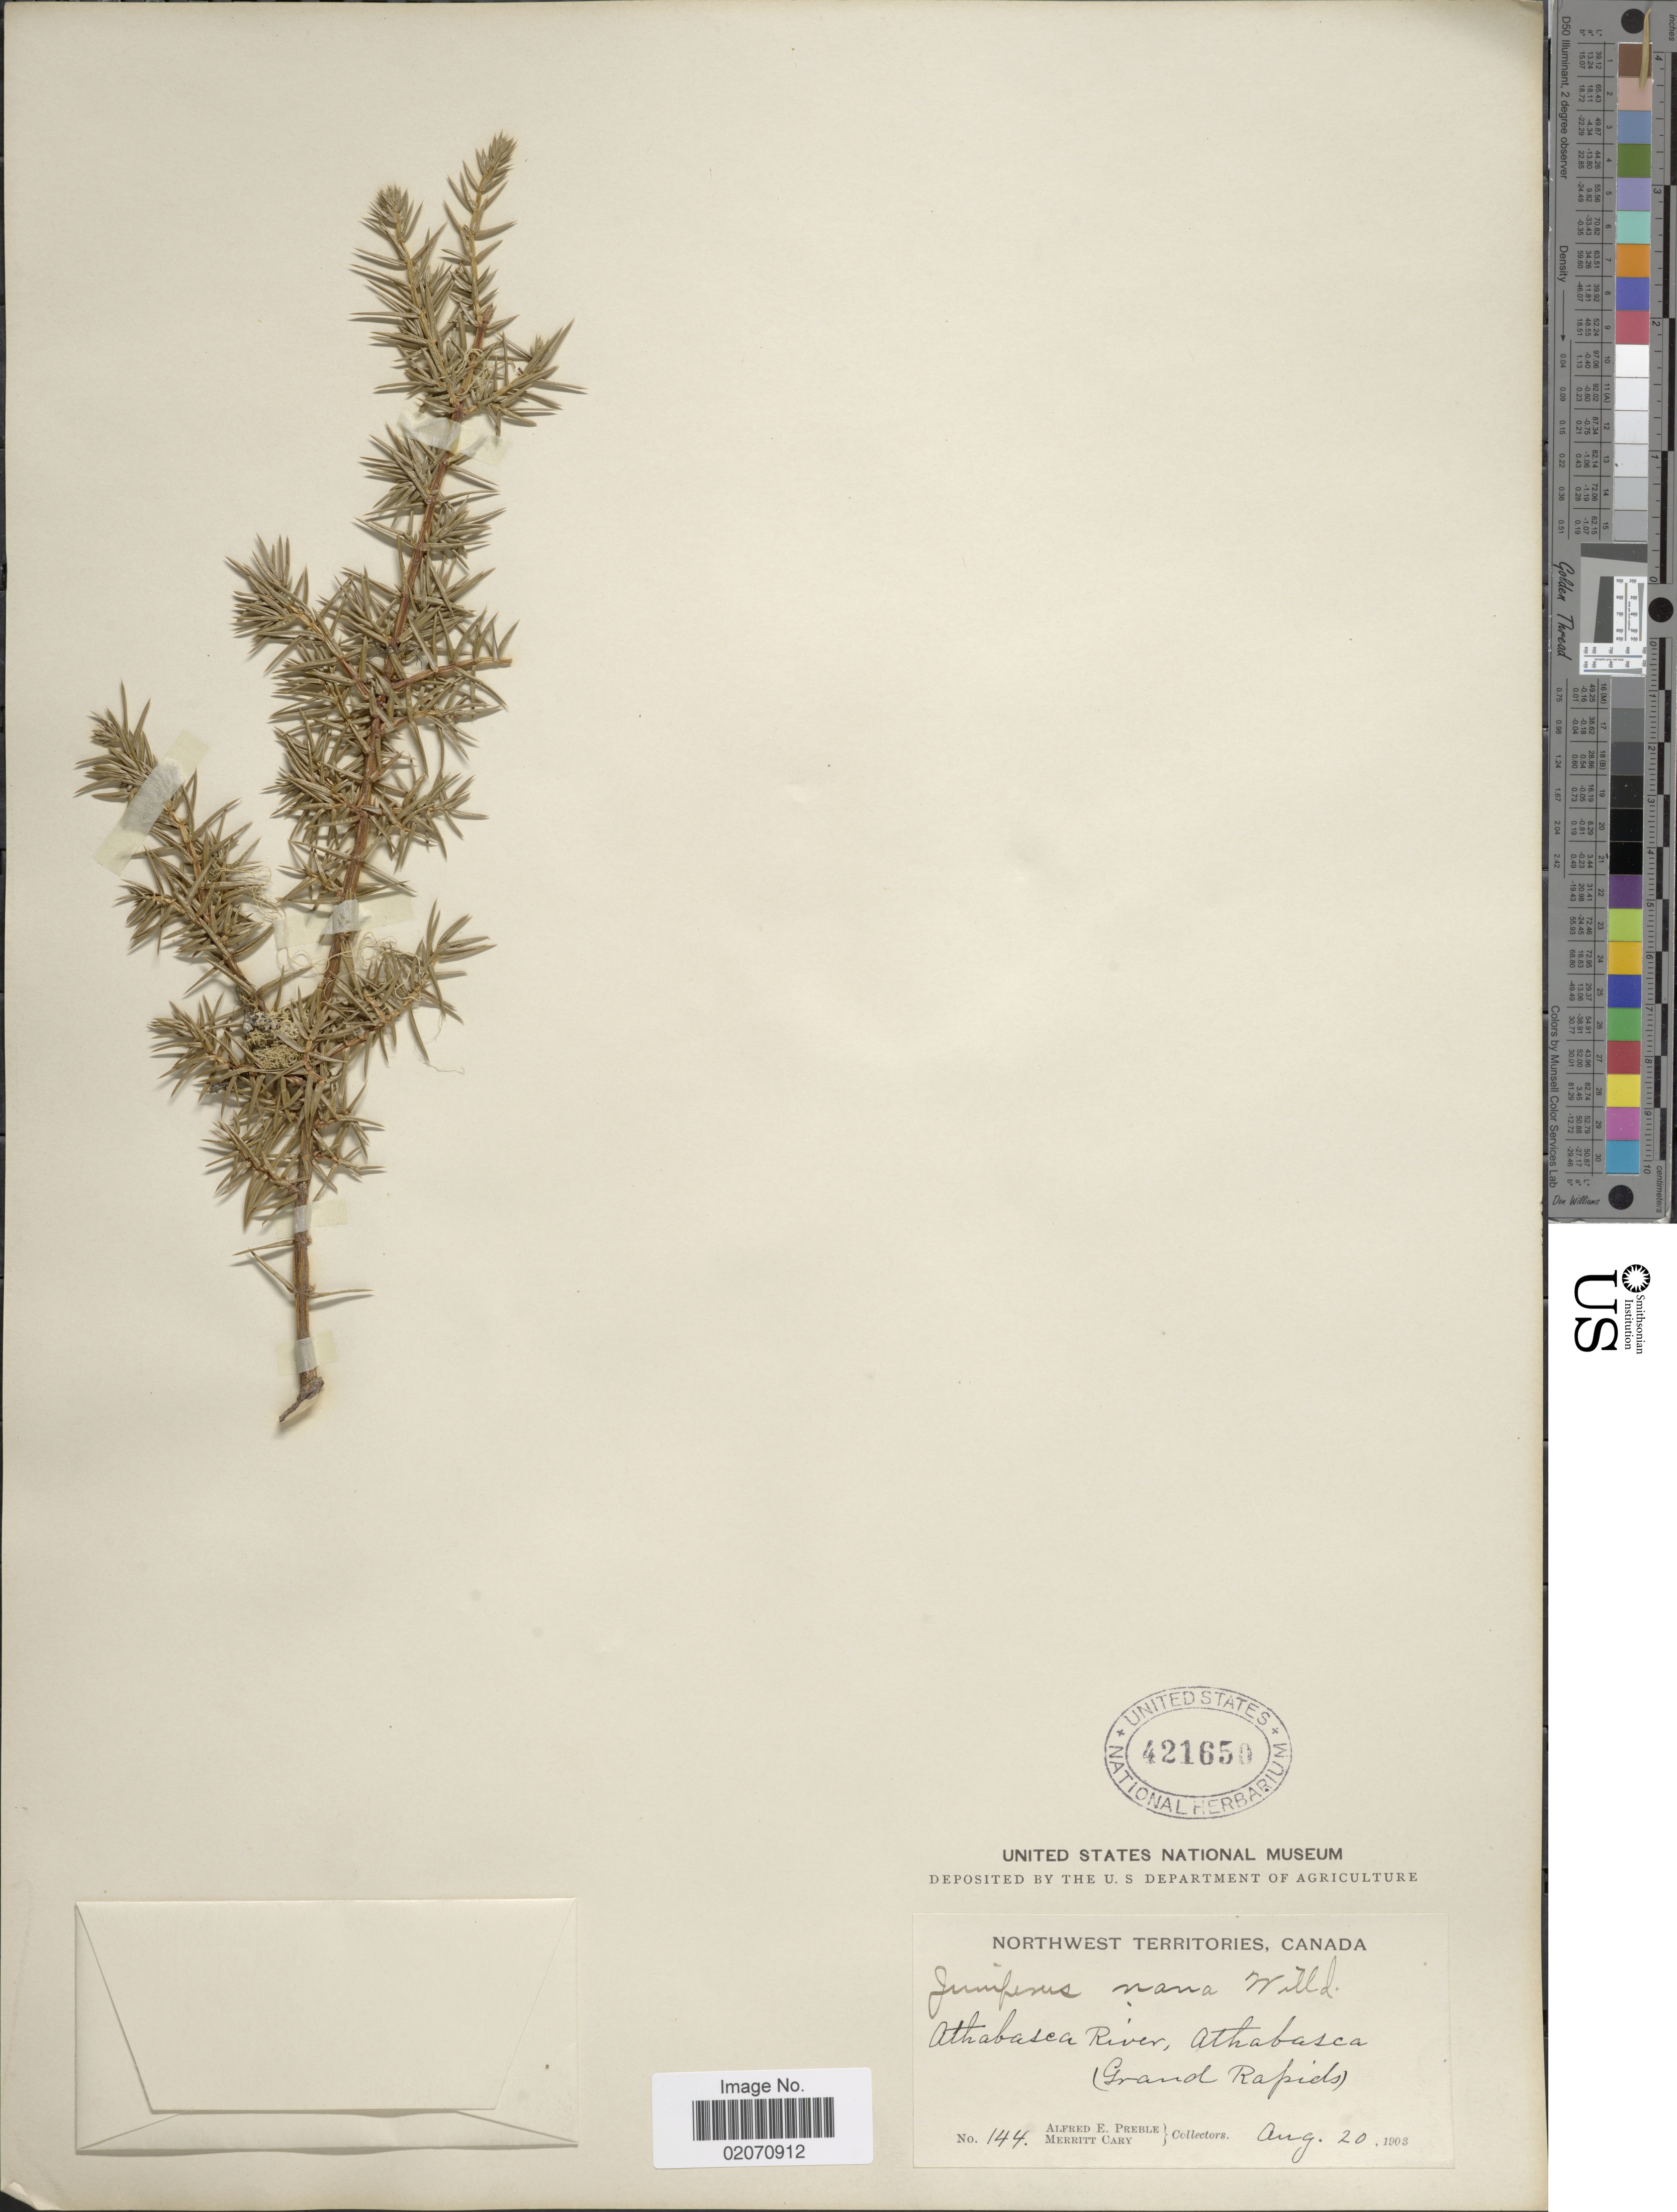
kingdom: Plantae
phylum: Tracheophyta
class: Pinopsida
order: Pinales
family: Cupressaceae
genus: Juniperus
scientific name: Juniperus communis subsp. nana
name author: (Willd.) Syme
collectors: A. Preble & M. Cary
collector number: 144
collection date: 1903-08-20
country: Canada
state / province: Northwest Territories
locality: Athabasca River, Athabasca (Grand Rapids)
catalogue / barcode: US 421650